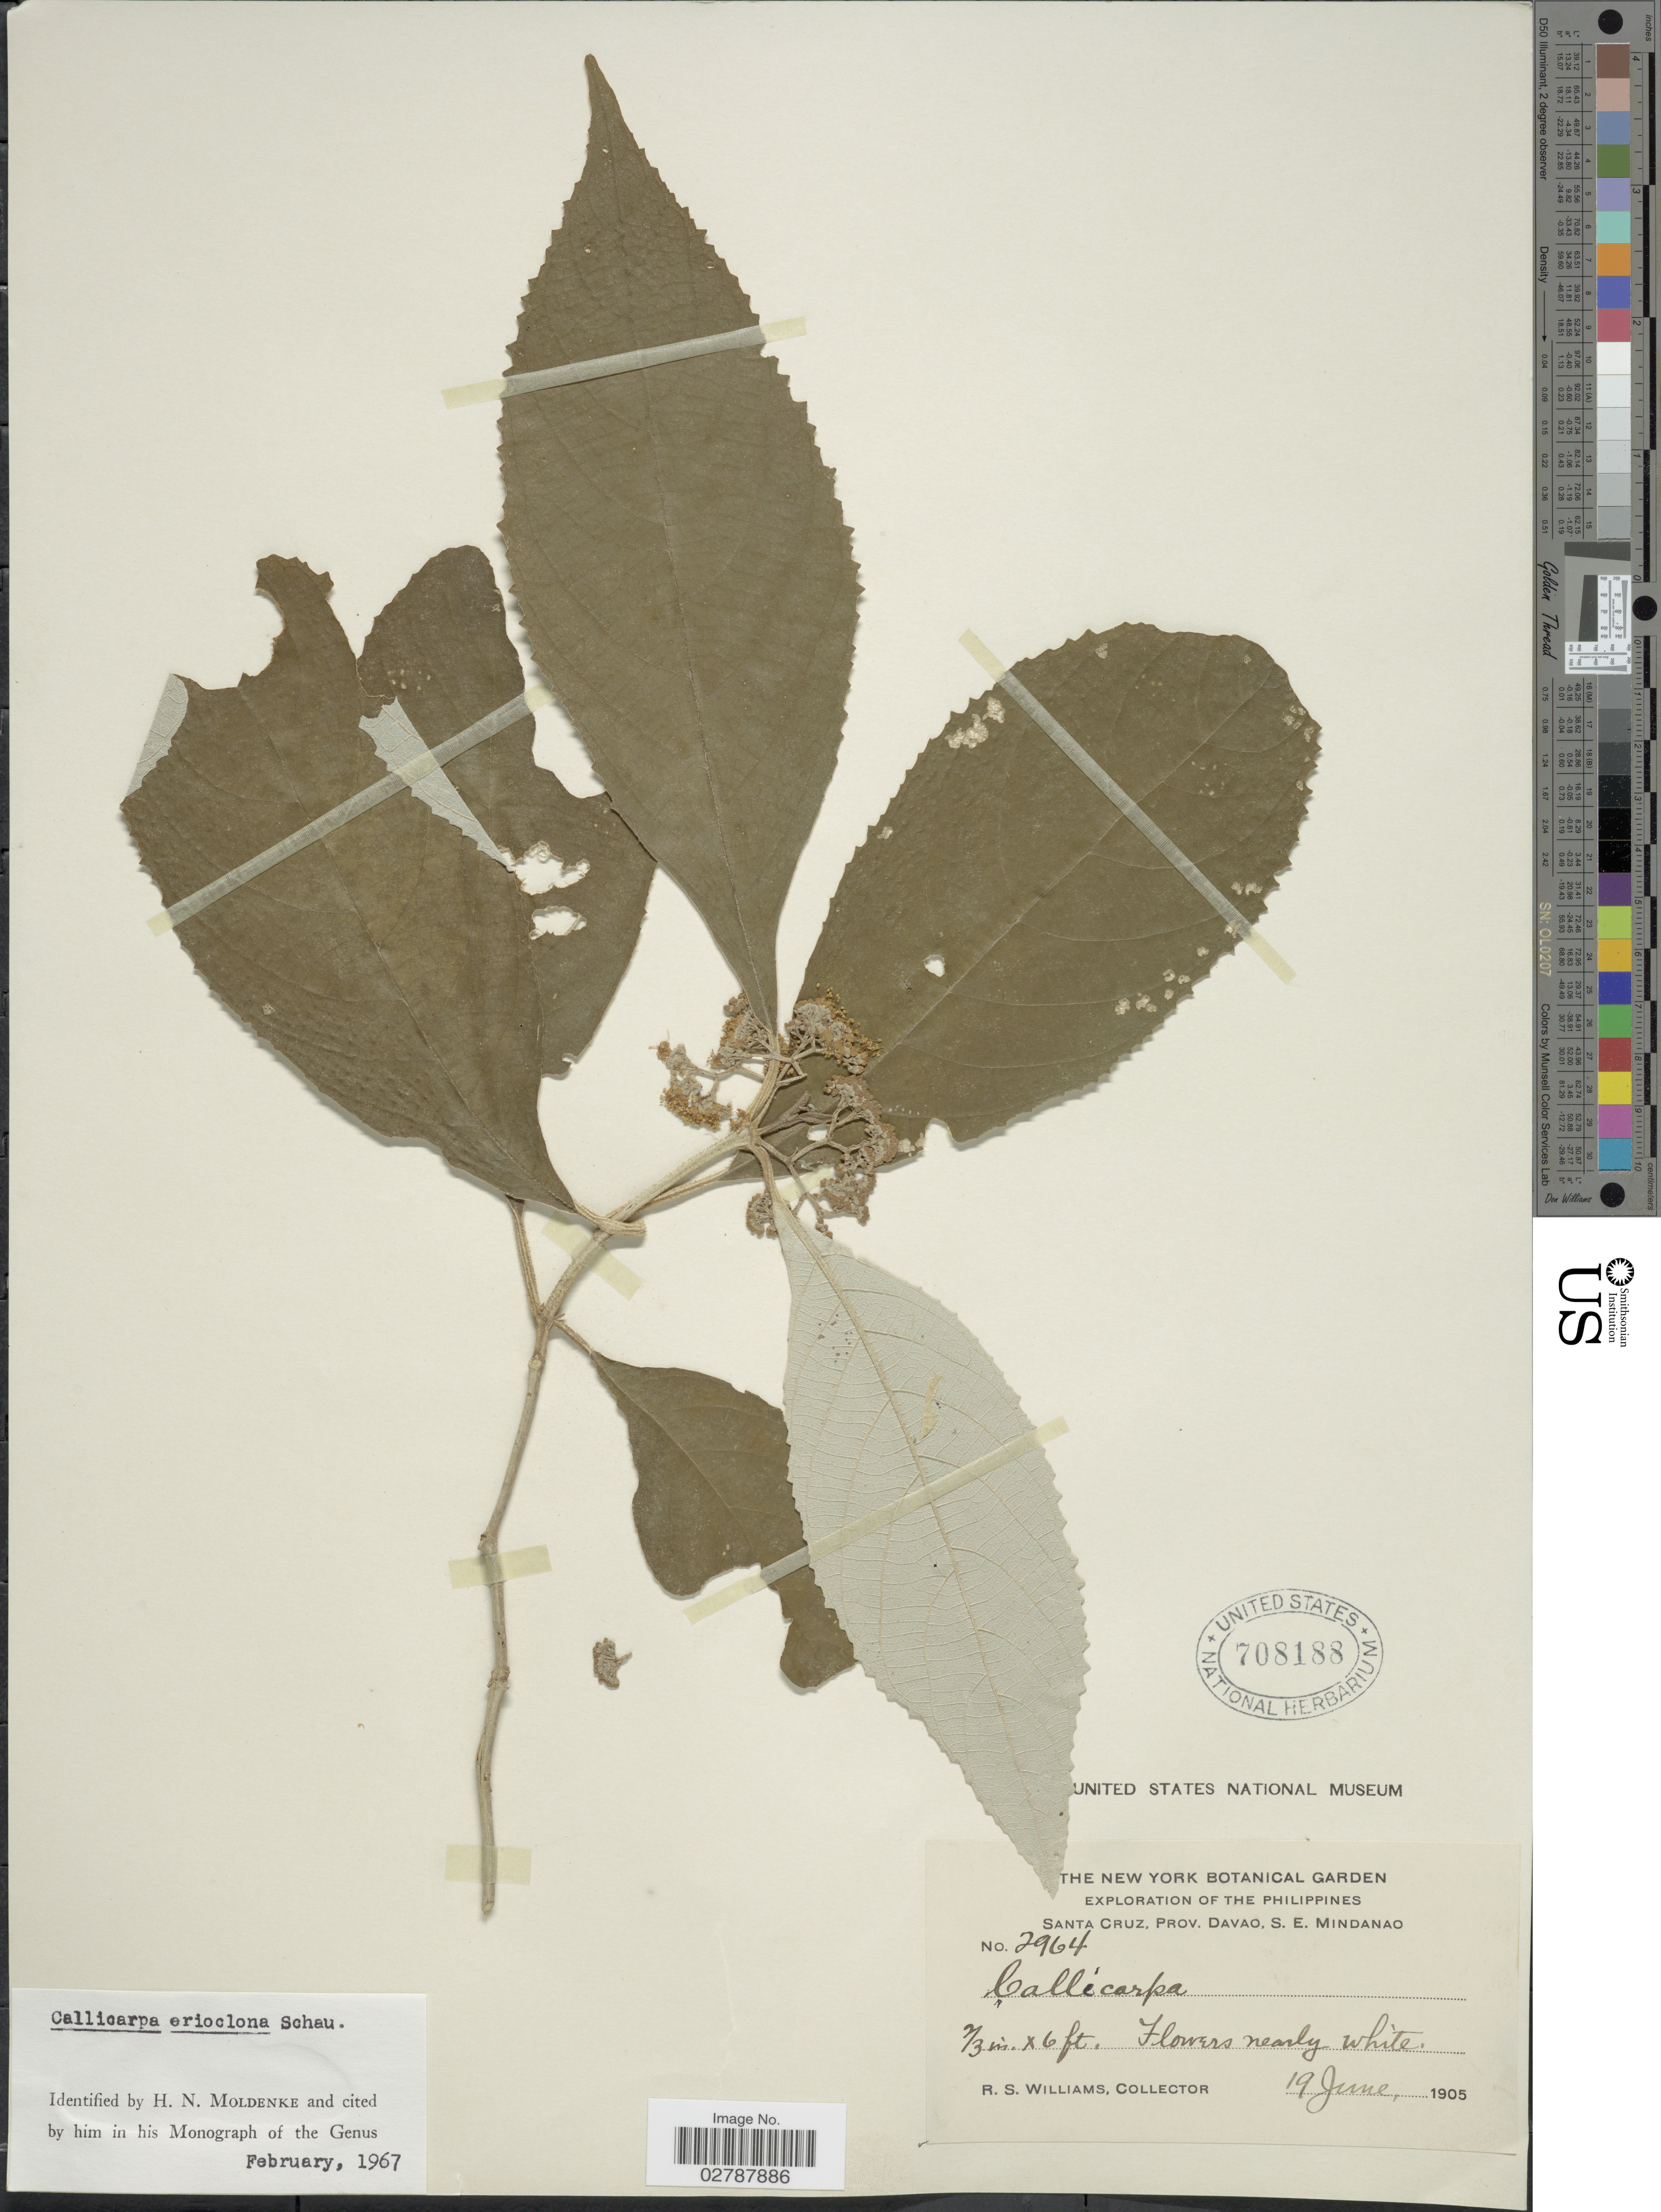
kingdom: Plantae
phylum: Tracheophyta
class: Magnoliopsida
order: Lamiales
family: Lamiaceae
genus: Callicarpa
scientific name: Callicarpa erioclona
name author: Schauer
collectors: R. S. Williams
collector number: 2964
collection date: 1905-06-19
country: Philippines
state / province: Davao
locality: Santa Cruz, Prov. Davao, S.E. Mindanao.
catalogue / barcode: US 708188